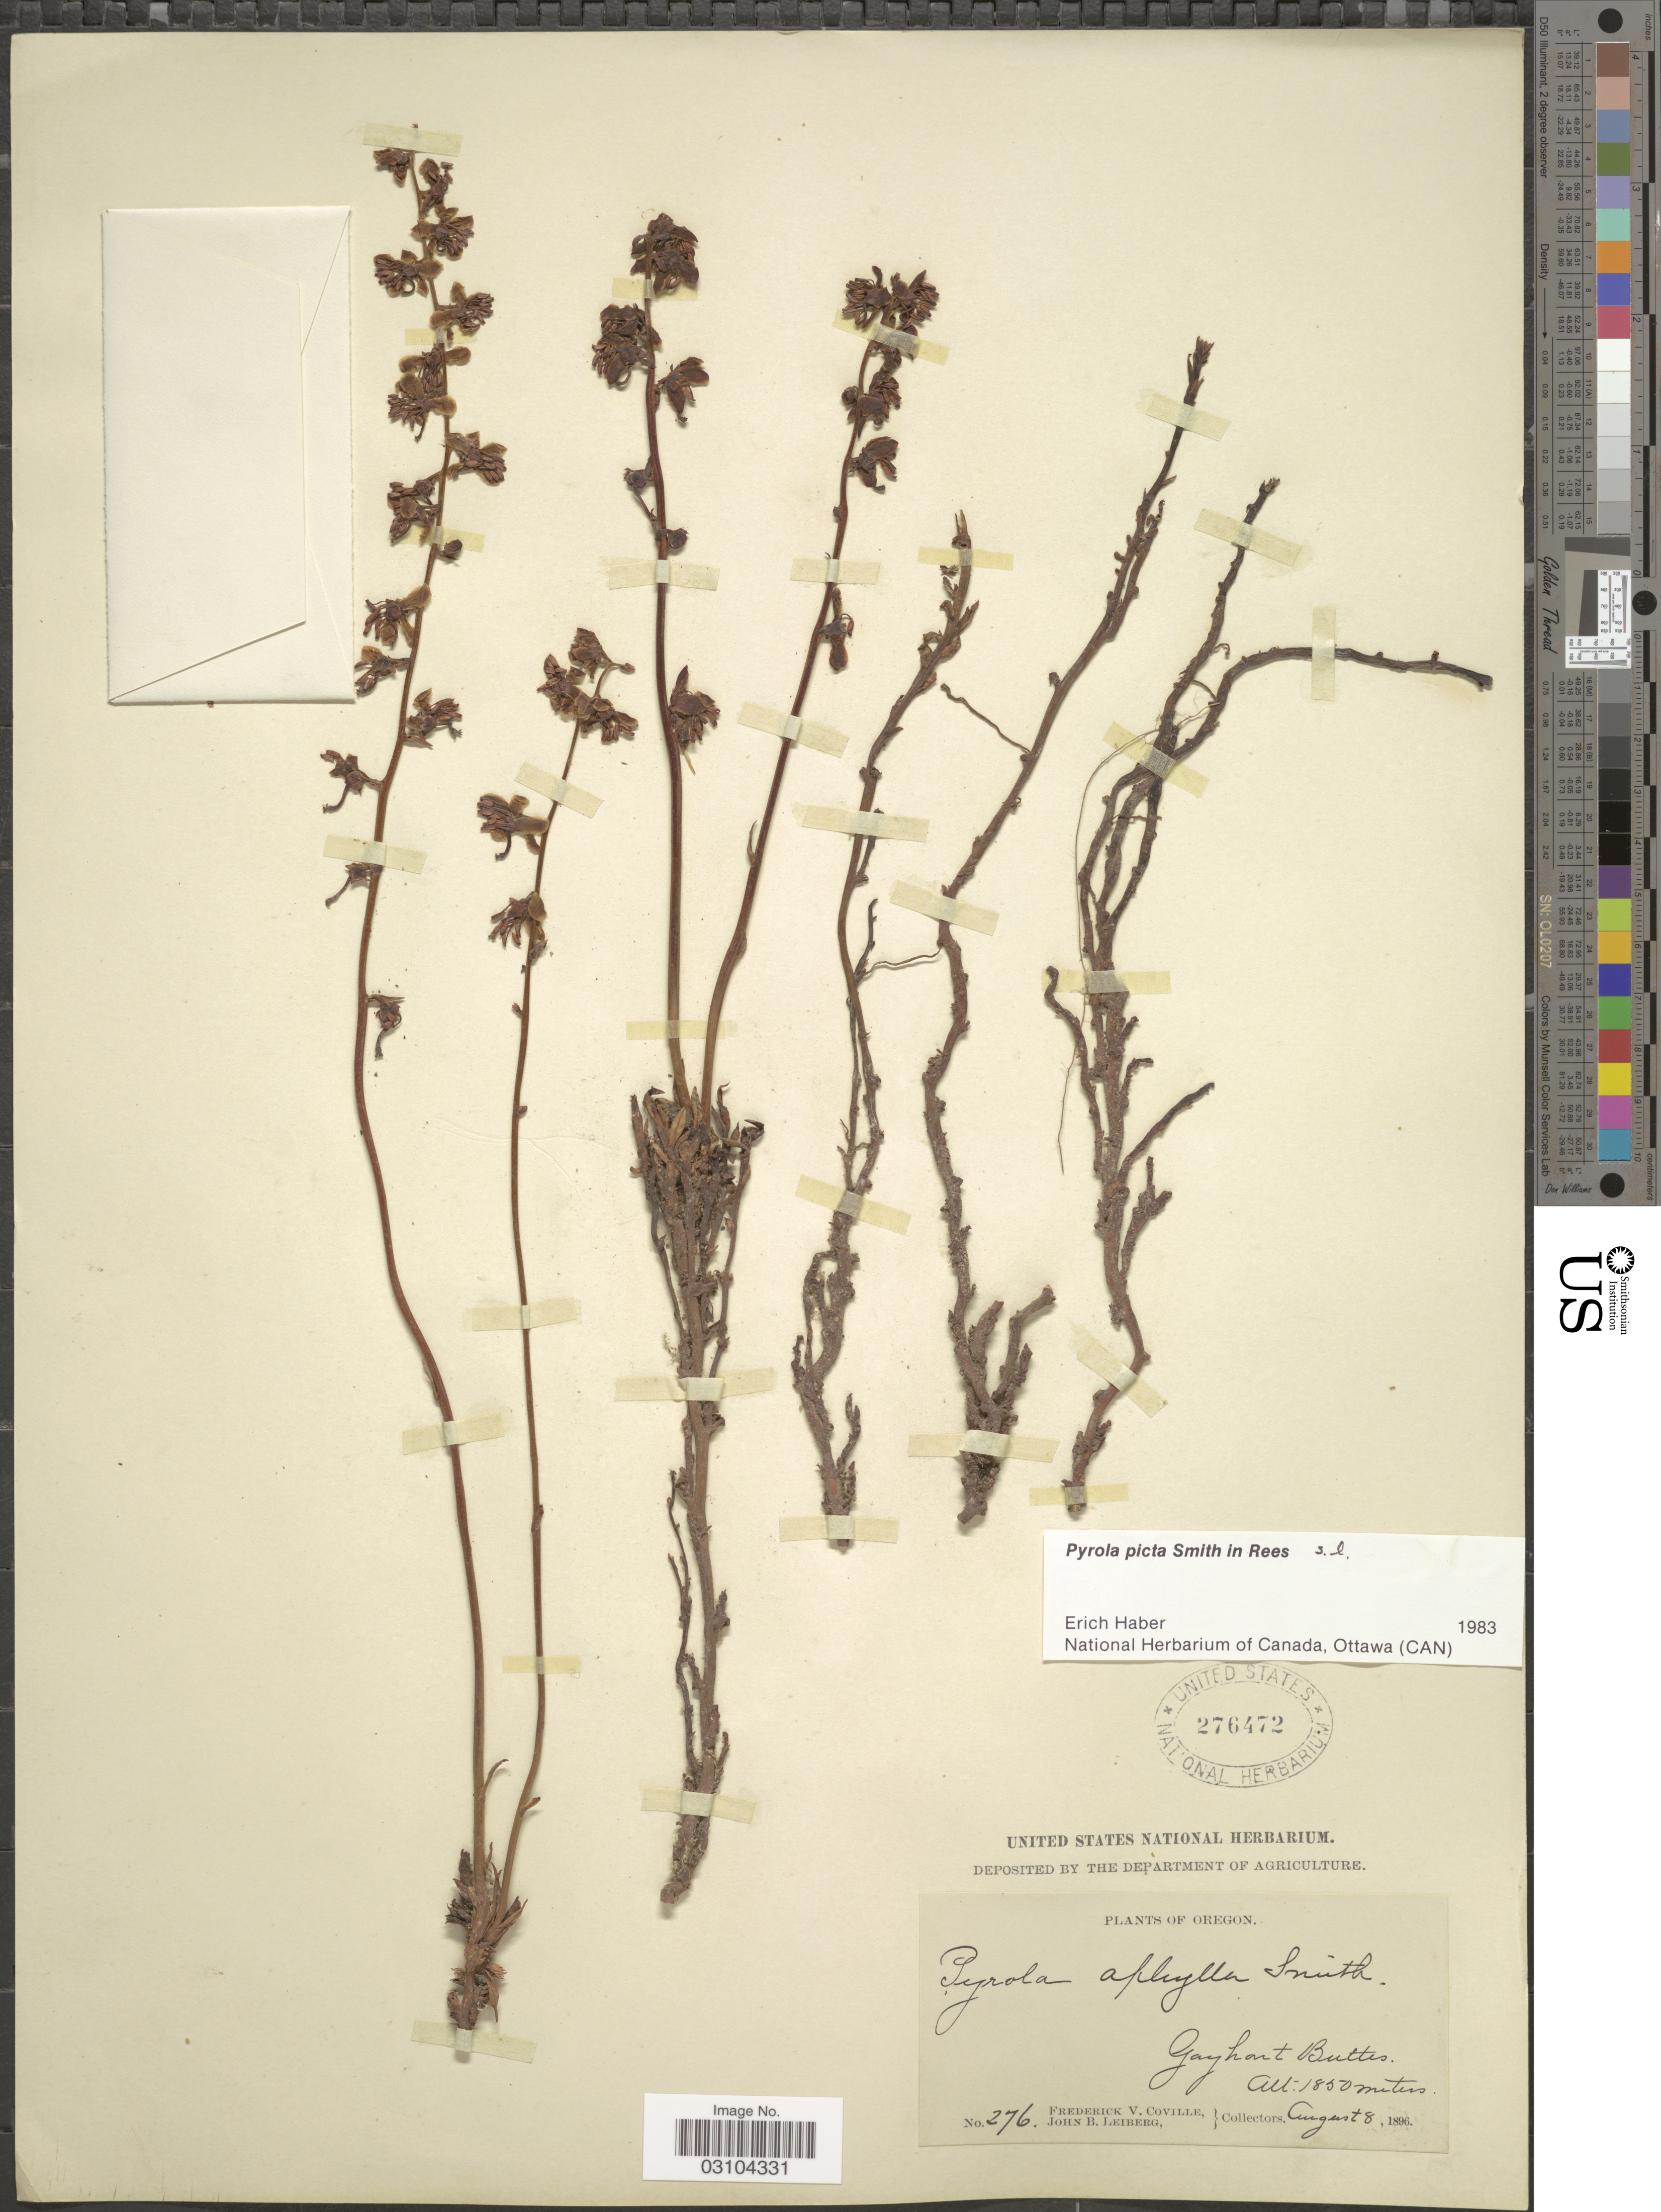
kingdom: Plantae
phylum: Tracheophyta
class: Magnoliopsida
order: Ericales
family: Ericaceae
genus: Pyrola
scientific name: Pyrola picta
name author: Sm. in Rees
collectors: F. V. Coville & J. B. Leiberg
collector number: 276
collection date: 1896-08-08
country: United States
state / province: Oregon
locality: Gayhart Buttes.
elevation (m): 1850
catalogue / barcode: US 276472